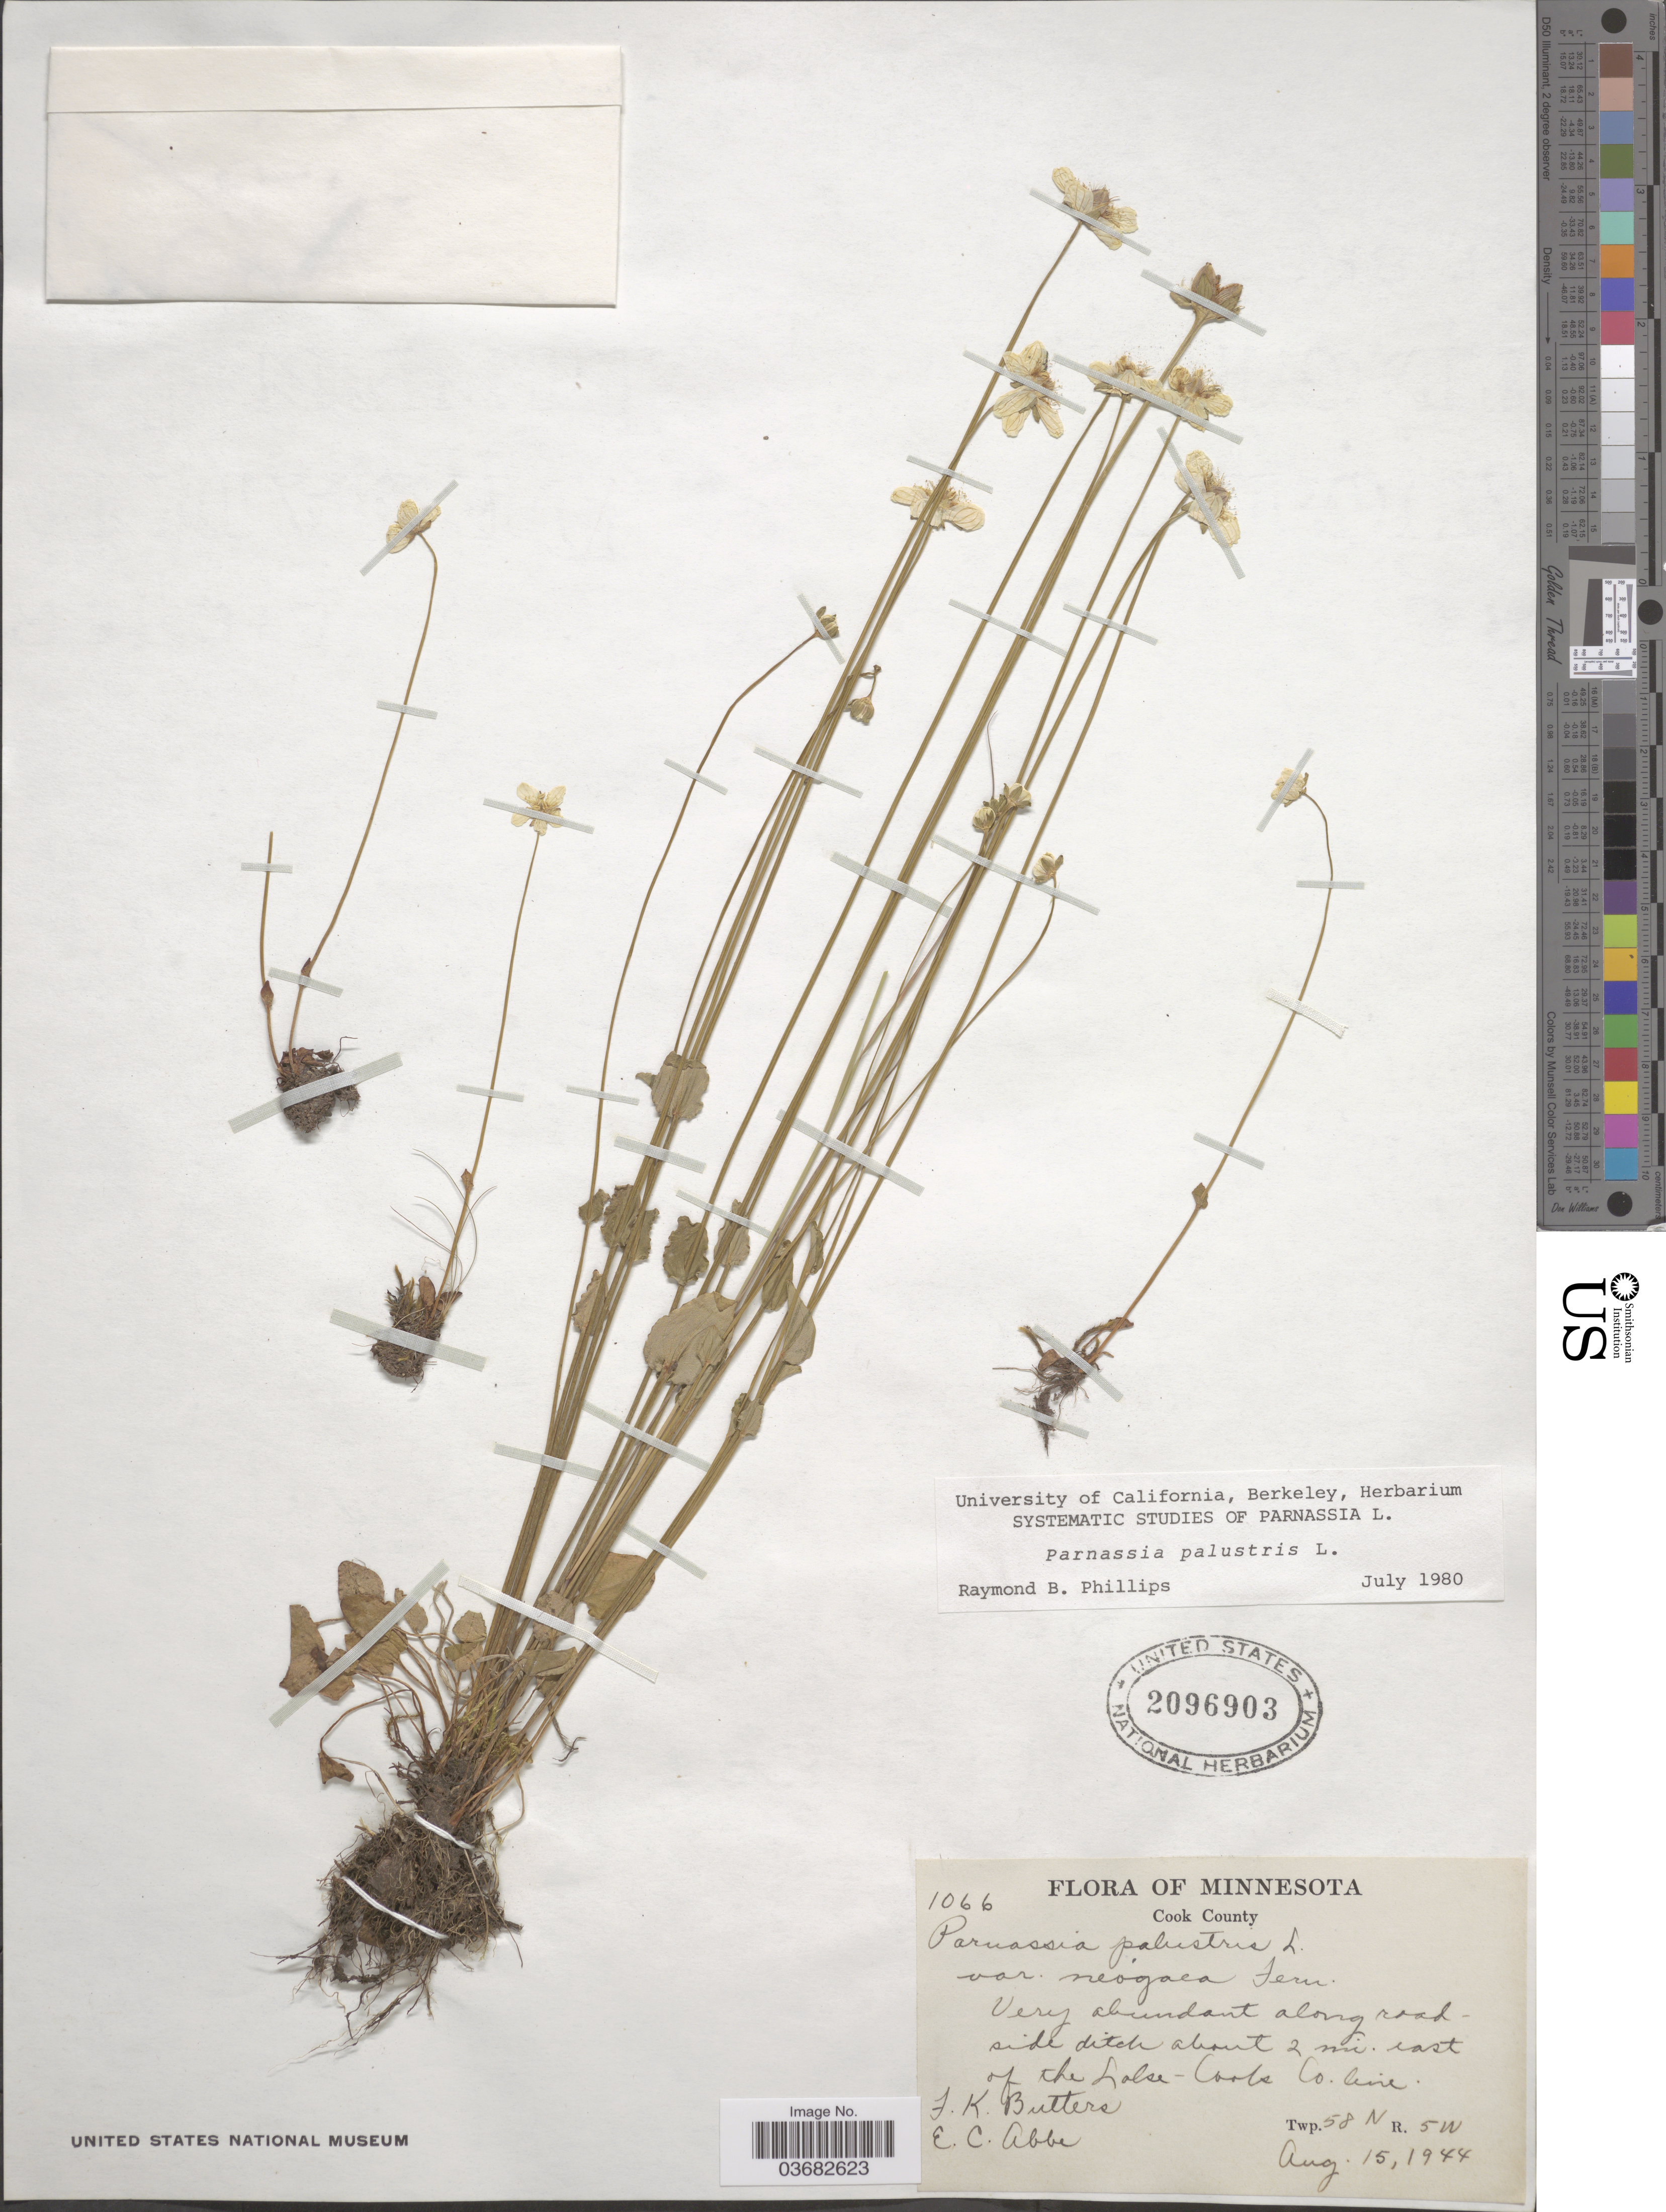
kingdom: Plantae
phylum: Tracheophyta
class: Magnoliopsida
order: Celastrales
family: Parnassiaceae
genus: Parnassia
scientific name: Parnassia palustris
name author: L.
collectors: J. Butters & E. C. Abbe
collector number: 1066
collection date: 1944-08-15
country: United States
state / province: Minnesota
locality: Cook County. Very abundant along roadside ditch about 2 mi. east of the Lake-Cook Co. line. Twp. 58 N R. 5W.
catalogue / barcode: US 2096903